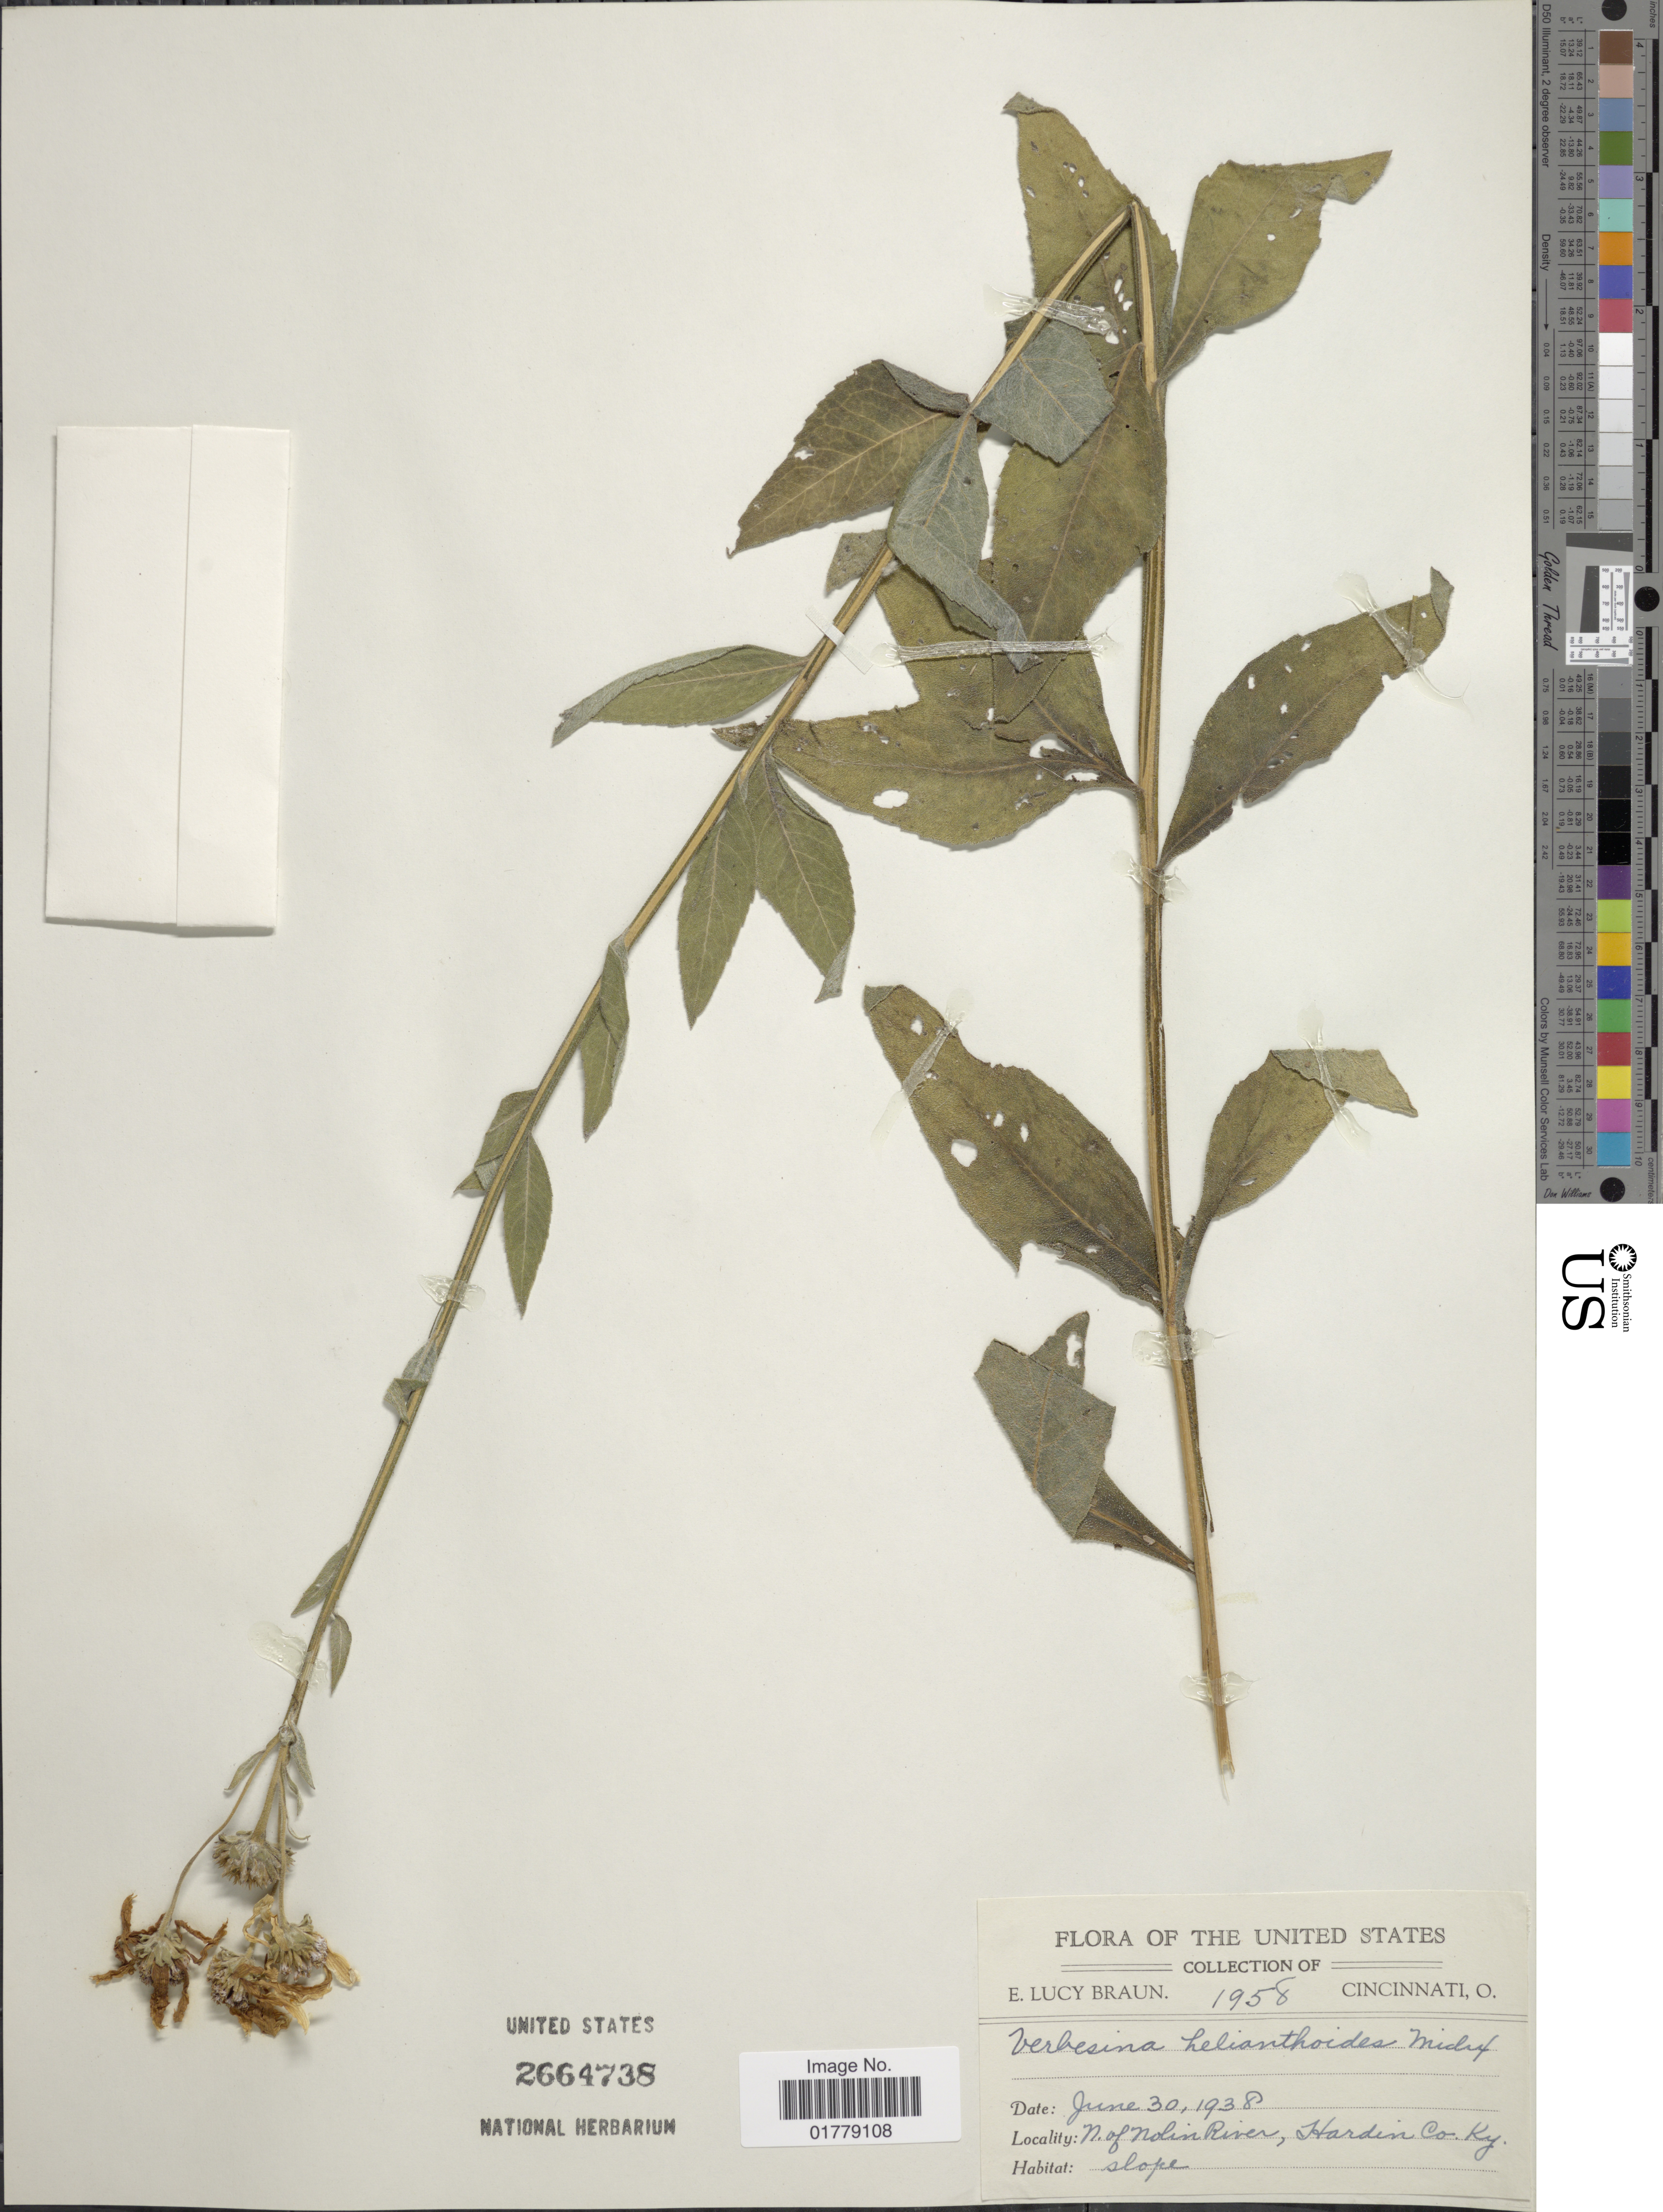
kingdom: Plantae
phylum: Tracheophyta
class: Magnoliopsida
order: Asterales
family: Asteraceae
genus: Verbesina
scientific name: Verbesina helianthoides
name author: Hook. & Arn. in Hook.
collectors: E. L. Braun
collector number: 1958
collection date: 1938-06-30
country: United States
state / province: Kentucky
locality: N. of Nolin River, Hardin Co. Ky.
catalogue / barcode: US 2664738